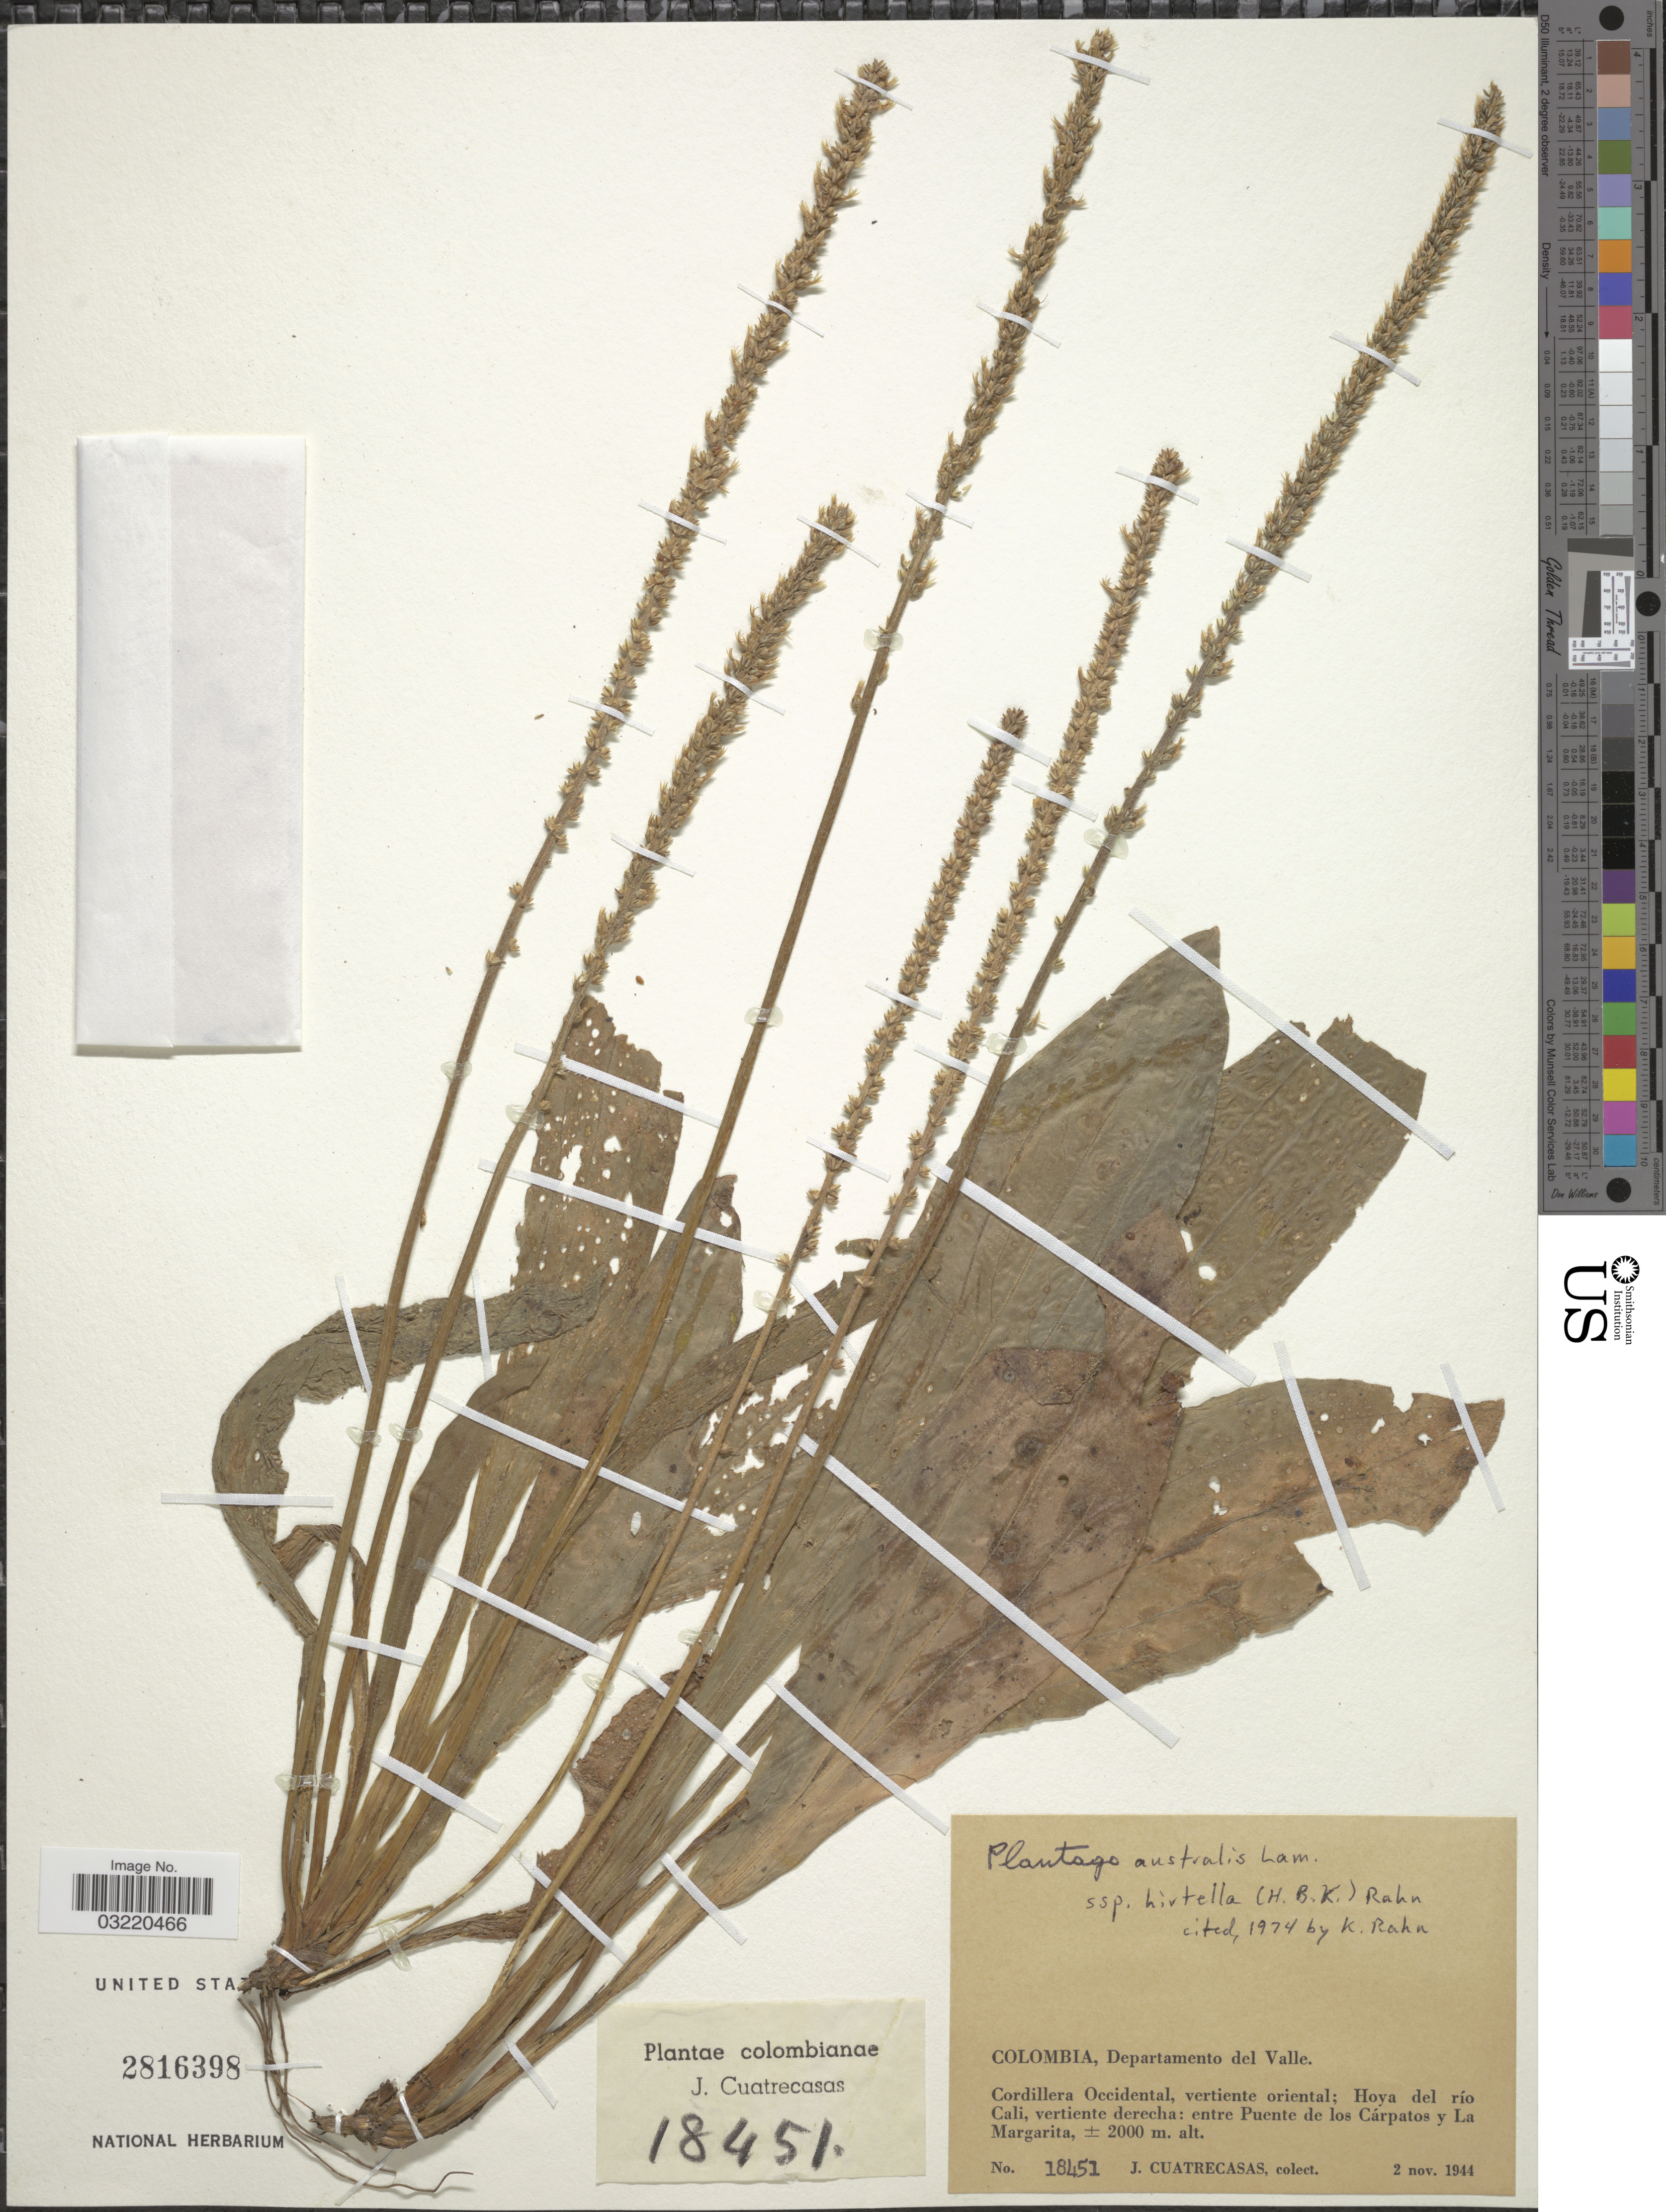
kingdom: Plantae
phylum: Tracheophyta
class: Magnoliopsida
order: Lamiales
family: Plantaginaceae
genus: Plantago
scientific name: Plantago australis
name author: Lam.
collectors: J. Cuatrecasas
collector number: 18451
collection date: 1944-11-02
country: Colombia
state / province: Valle del Cauca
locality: Departamento del Valle. Cordillera Occidental, vertiente oriental; Hoya del río Cali, vertiente derecha: entre Puente de los Cárpatos y La Margarita.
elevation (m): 2000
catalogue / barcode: US 2816398